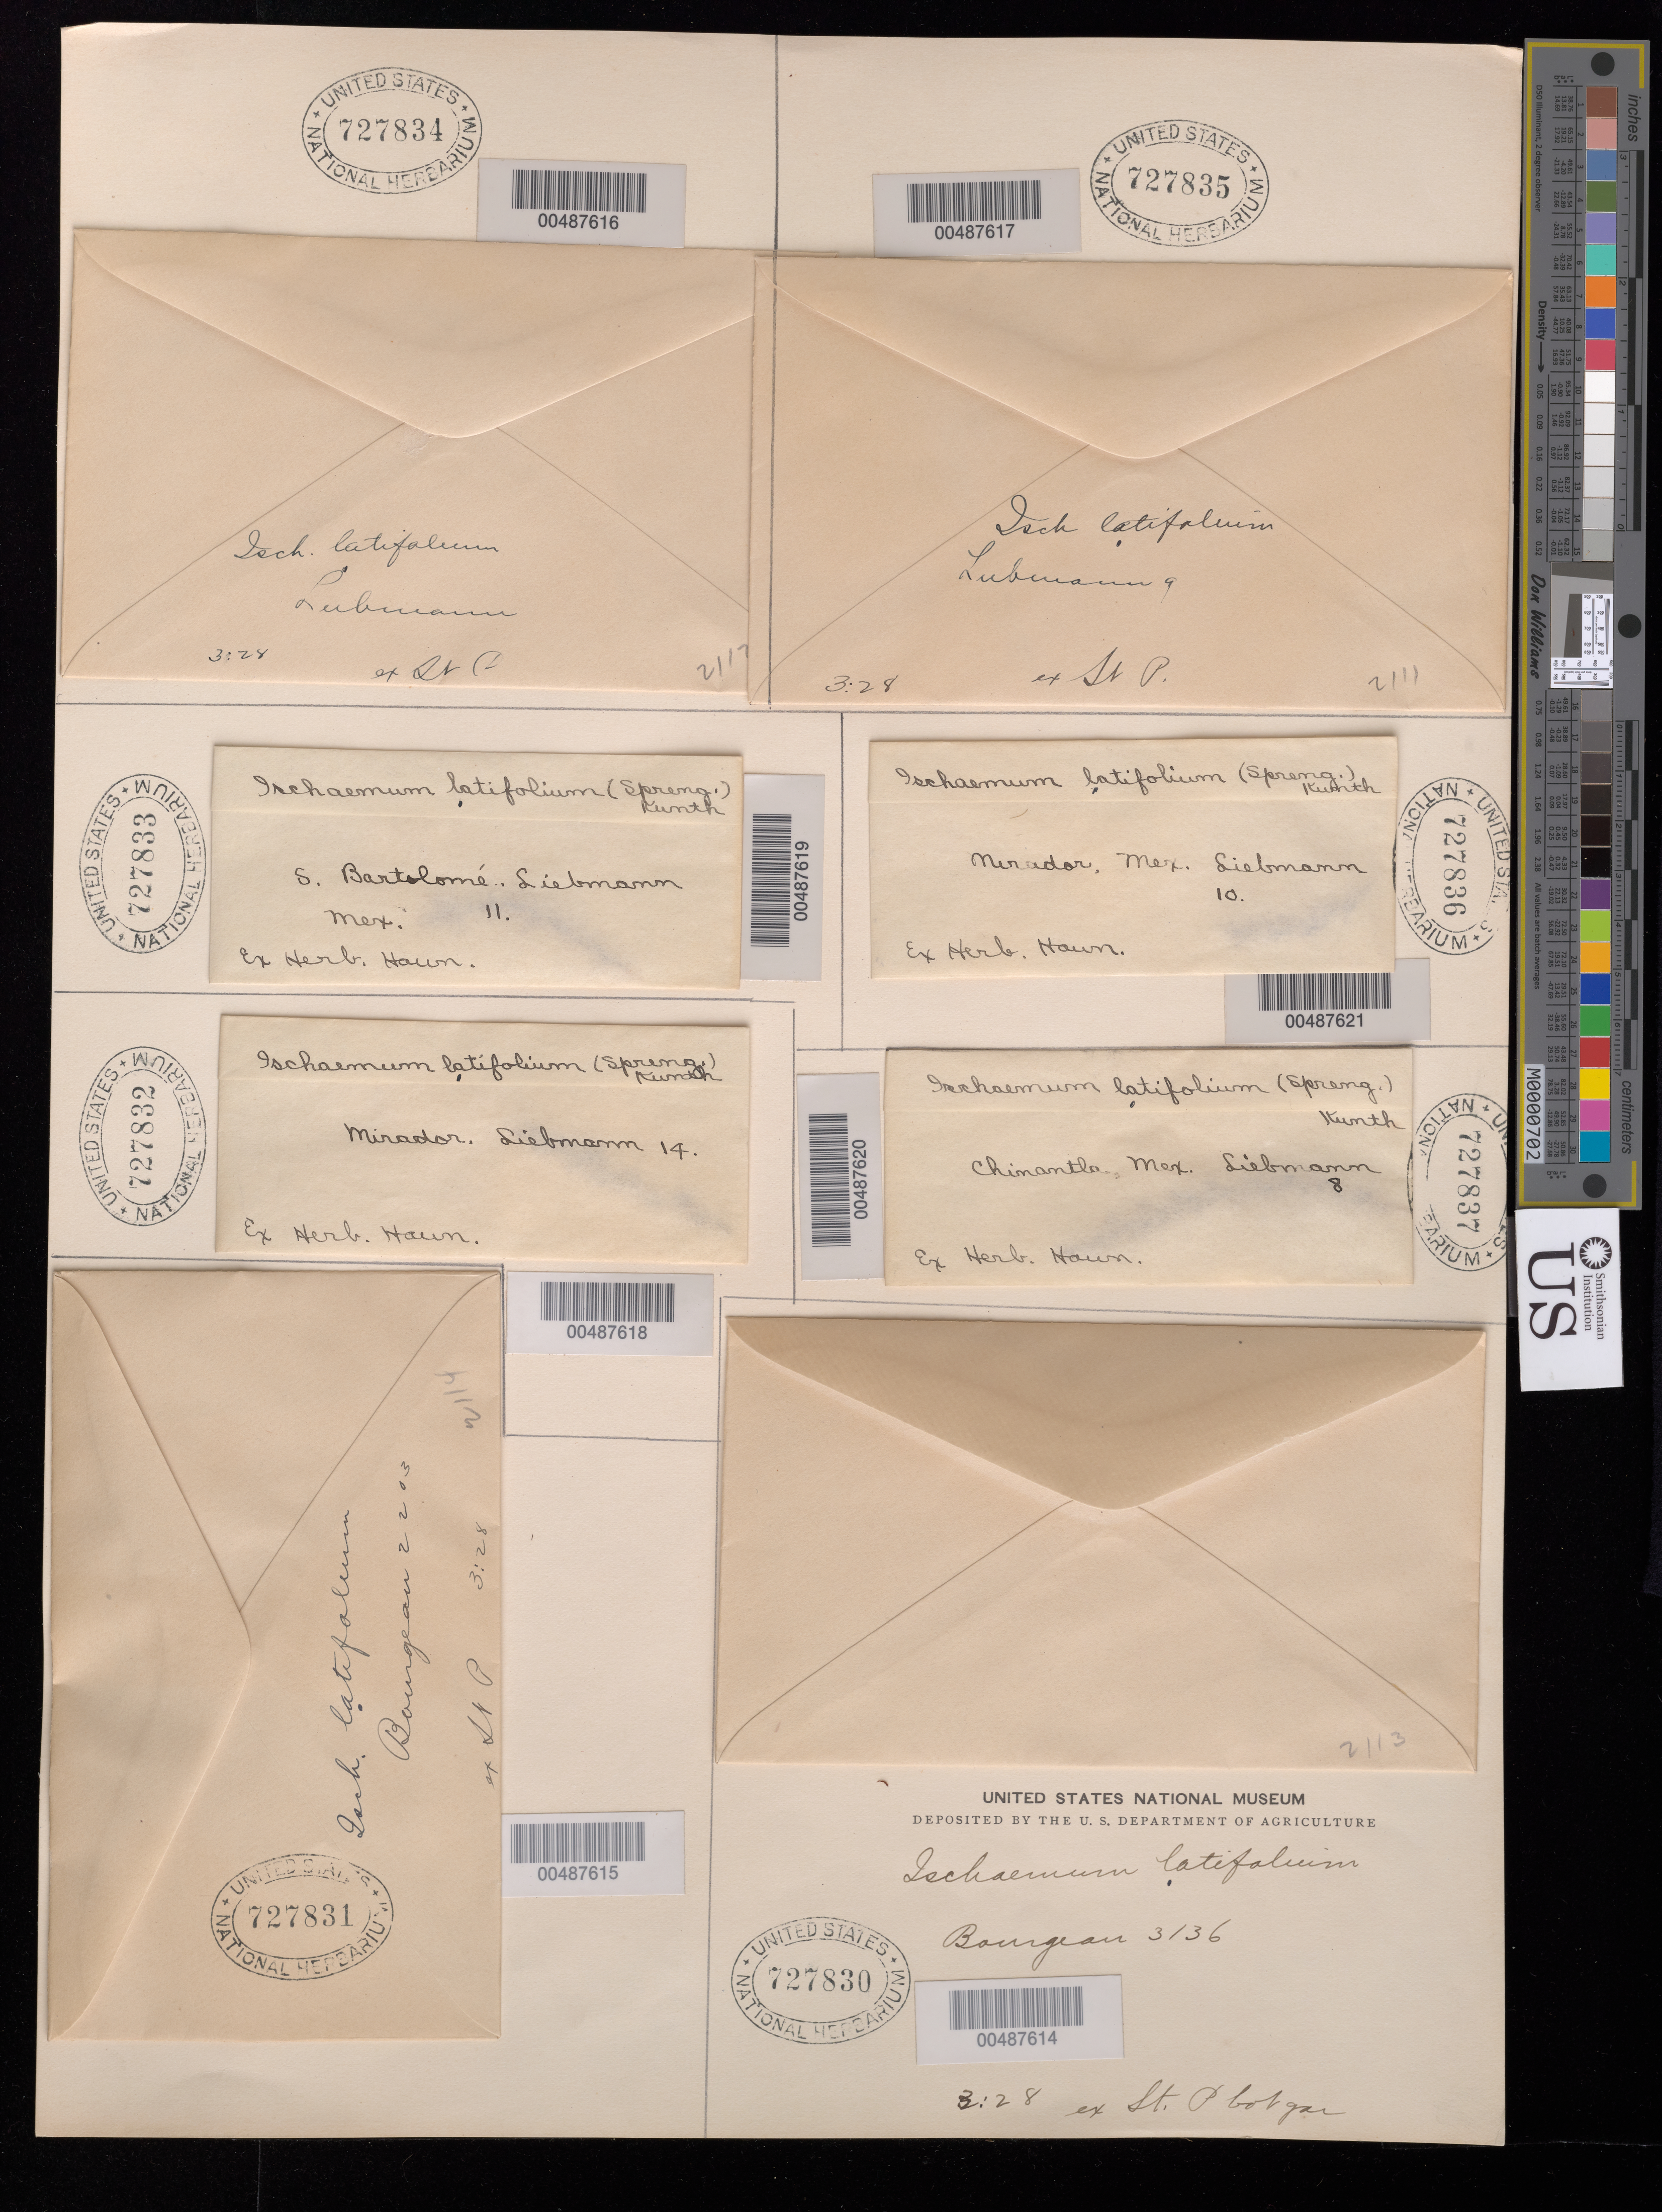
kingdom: Plantae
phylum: Tracheophyta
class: Liliopsida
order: Poales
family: Poaceae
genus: Ischaemum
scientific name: Ischaemum latifolium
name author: (Spreng.) Kunth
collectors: F. M. Liebmann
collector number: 10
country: Mexico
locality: Mirador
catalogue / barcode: US 727836